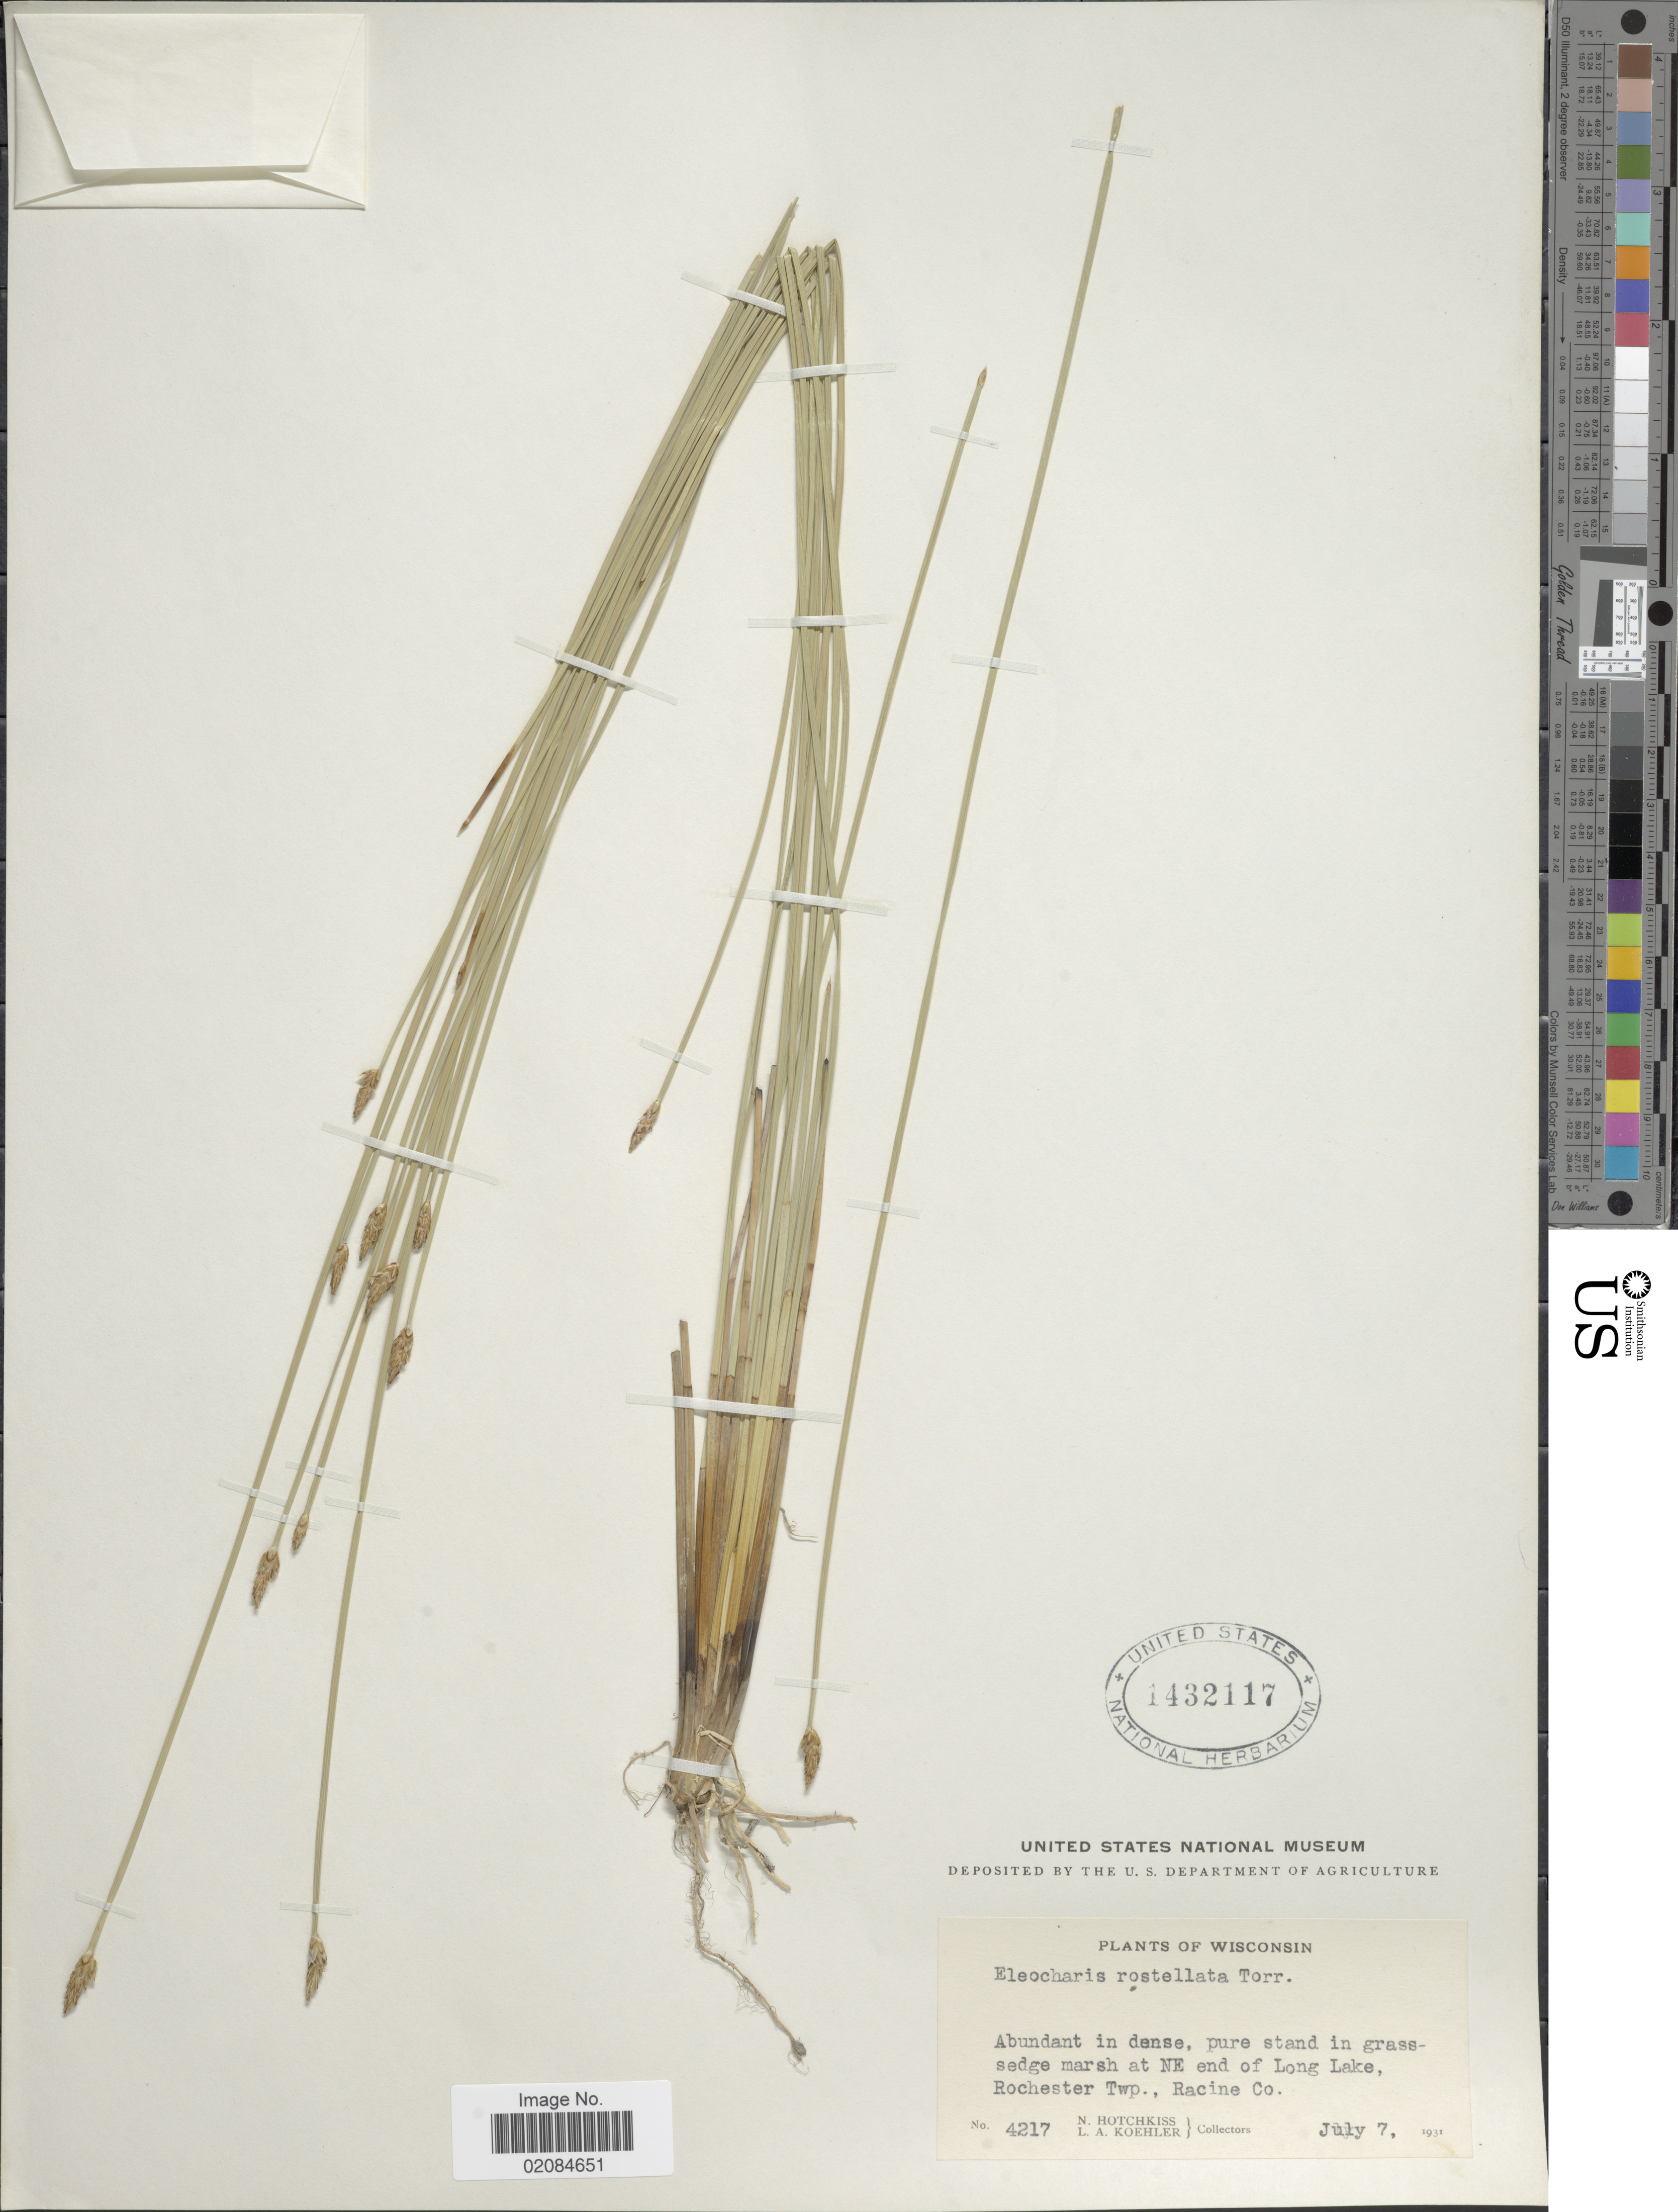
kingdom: Plantae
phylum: Tracheophyta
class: Liliopsida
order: Poales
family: Cyperaceae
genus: Eleocharis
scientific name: Eleocharis rostellata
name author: (Torr.) Torr.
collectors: N. Hotchkiss & L. Koehler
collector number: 4217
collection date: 1931-07-07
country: United States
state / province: Wisconsin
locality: Pure stand in grasssedge marsh at NE end of Long Lake, Rochester Twp., Racine Co.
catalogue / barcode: US 1432117